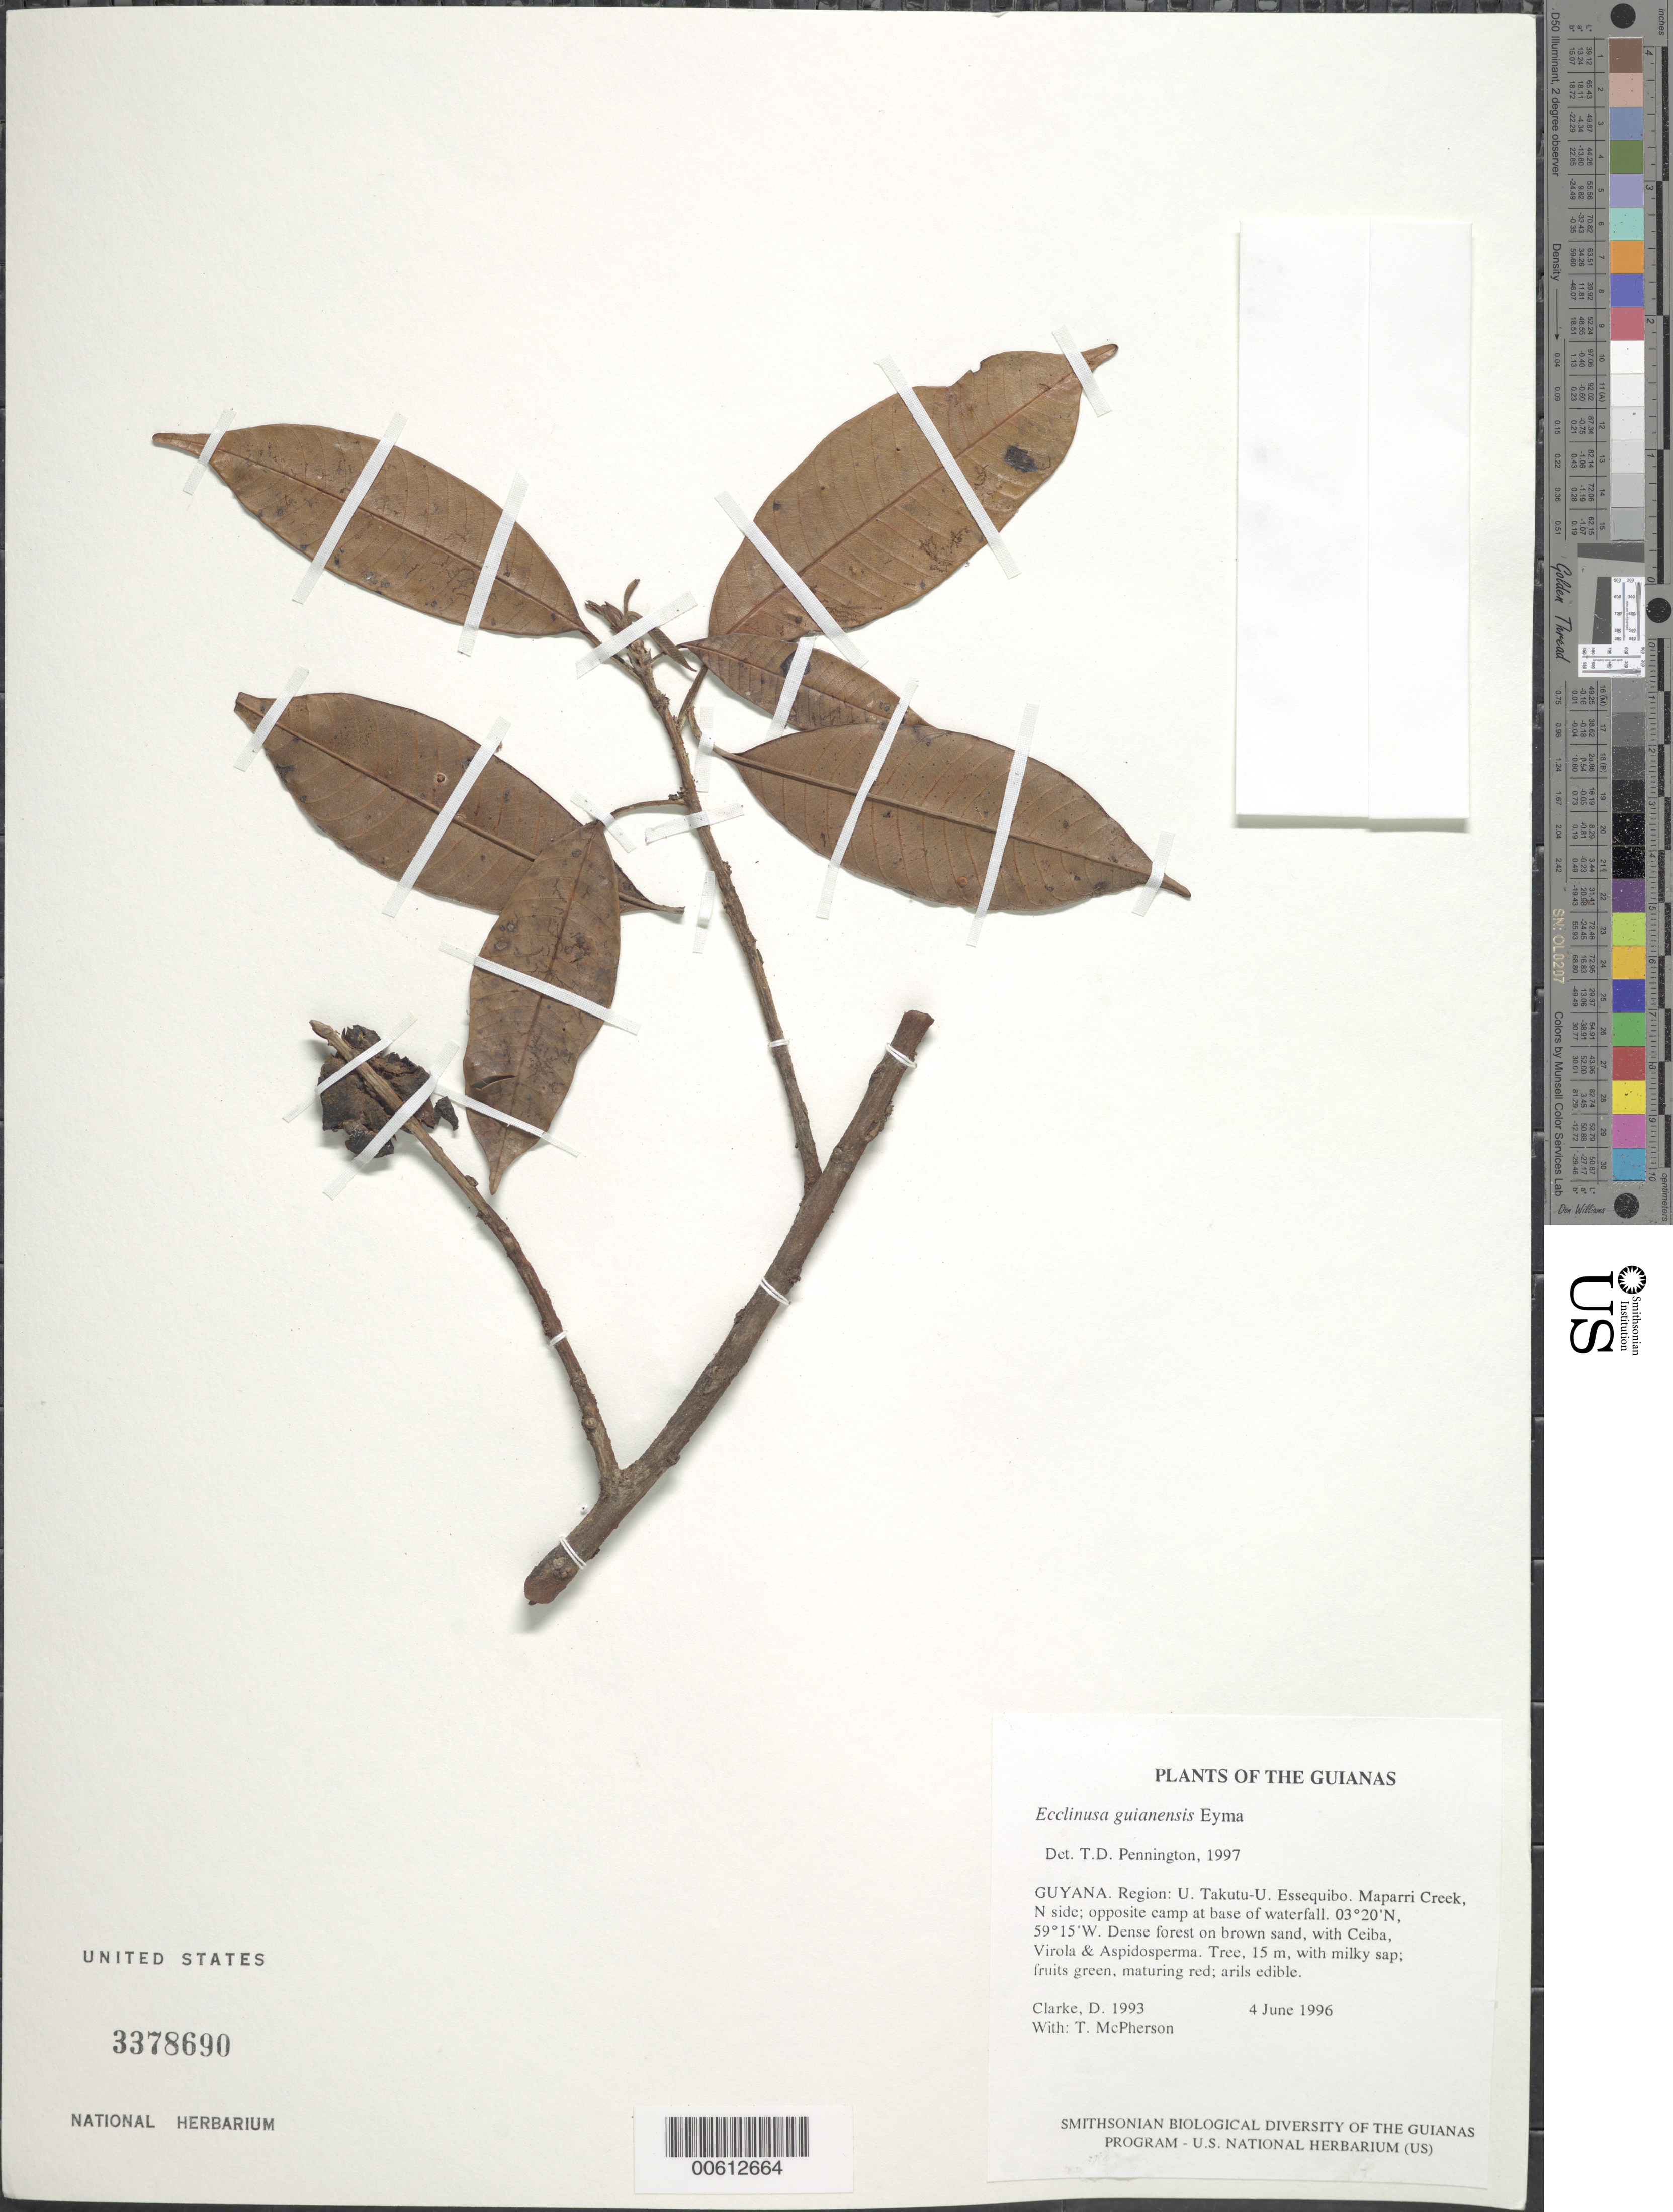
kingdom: Plantae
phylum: Tracheophyta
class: Magnoliopsida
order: Ericales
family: Sapotaceae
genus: Ecclinusa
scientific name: Ecclinusa guianensis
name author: Eyma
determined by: Pennington, T. D., (K)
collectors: H. D. Clarke & T. McPherson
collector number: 1993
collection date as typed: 5 June 1996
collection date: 1996-06-05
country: Guyana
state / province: U. Takutu-U. Essequibo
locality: Maparri Creek, N side; opposite camp at base of waterfall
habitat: Streamside vegetation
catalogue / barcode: US 3378690